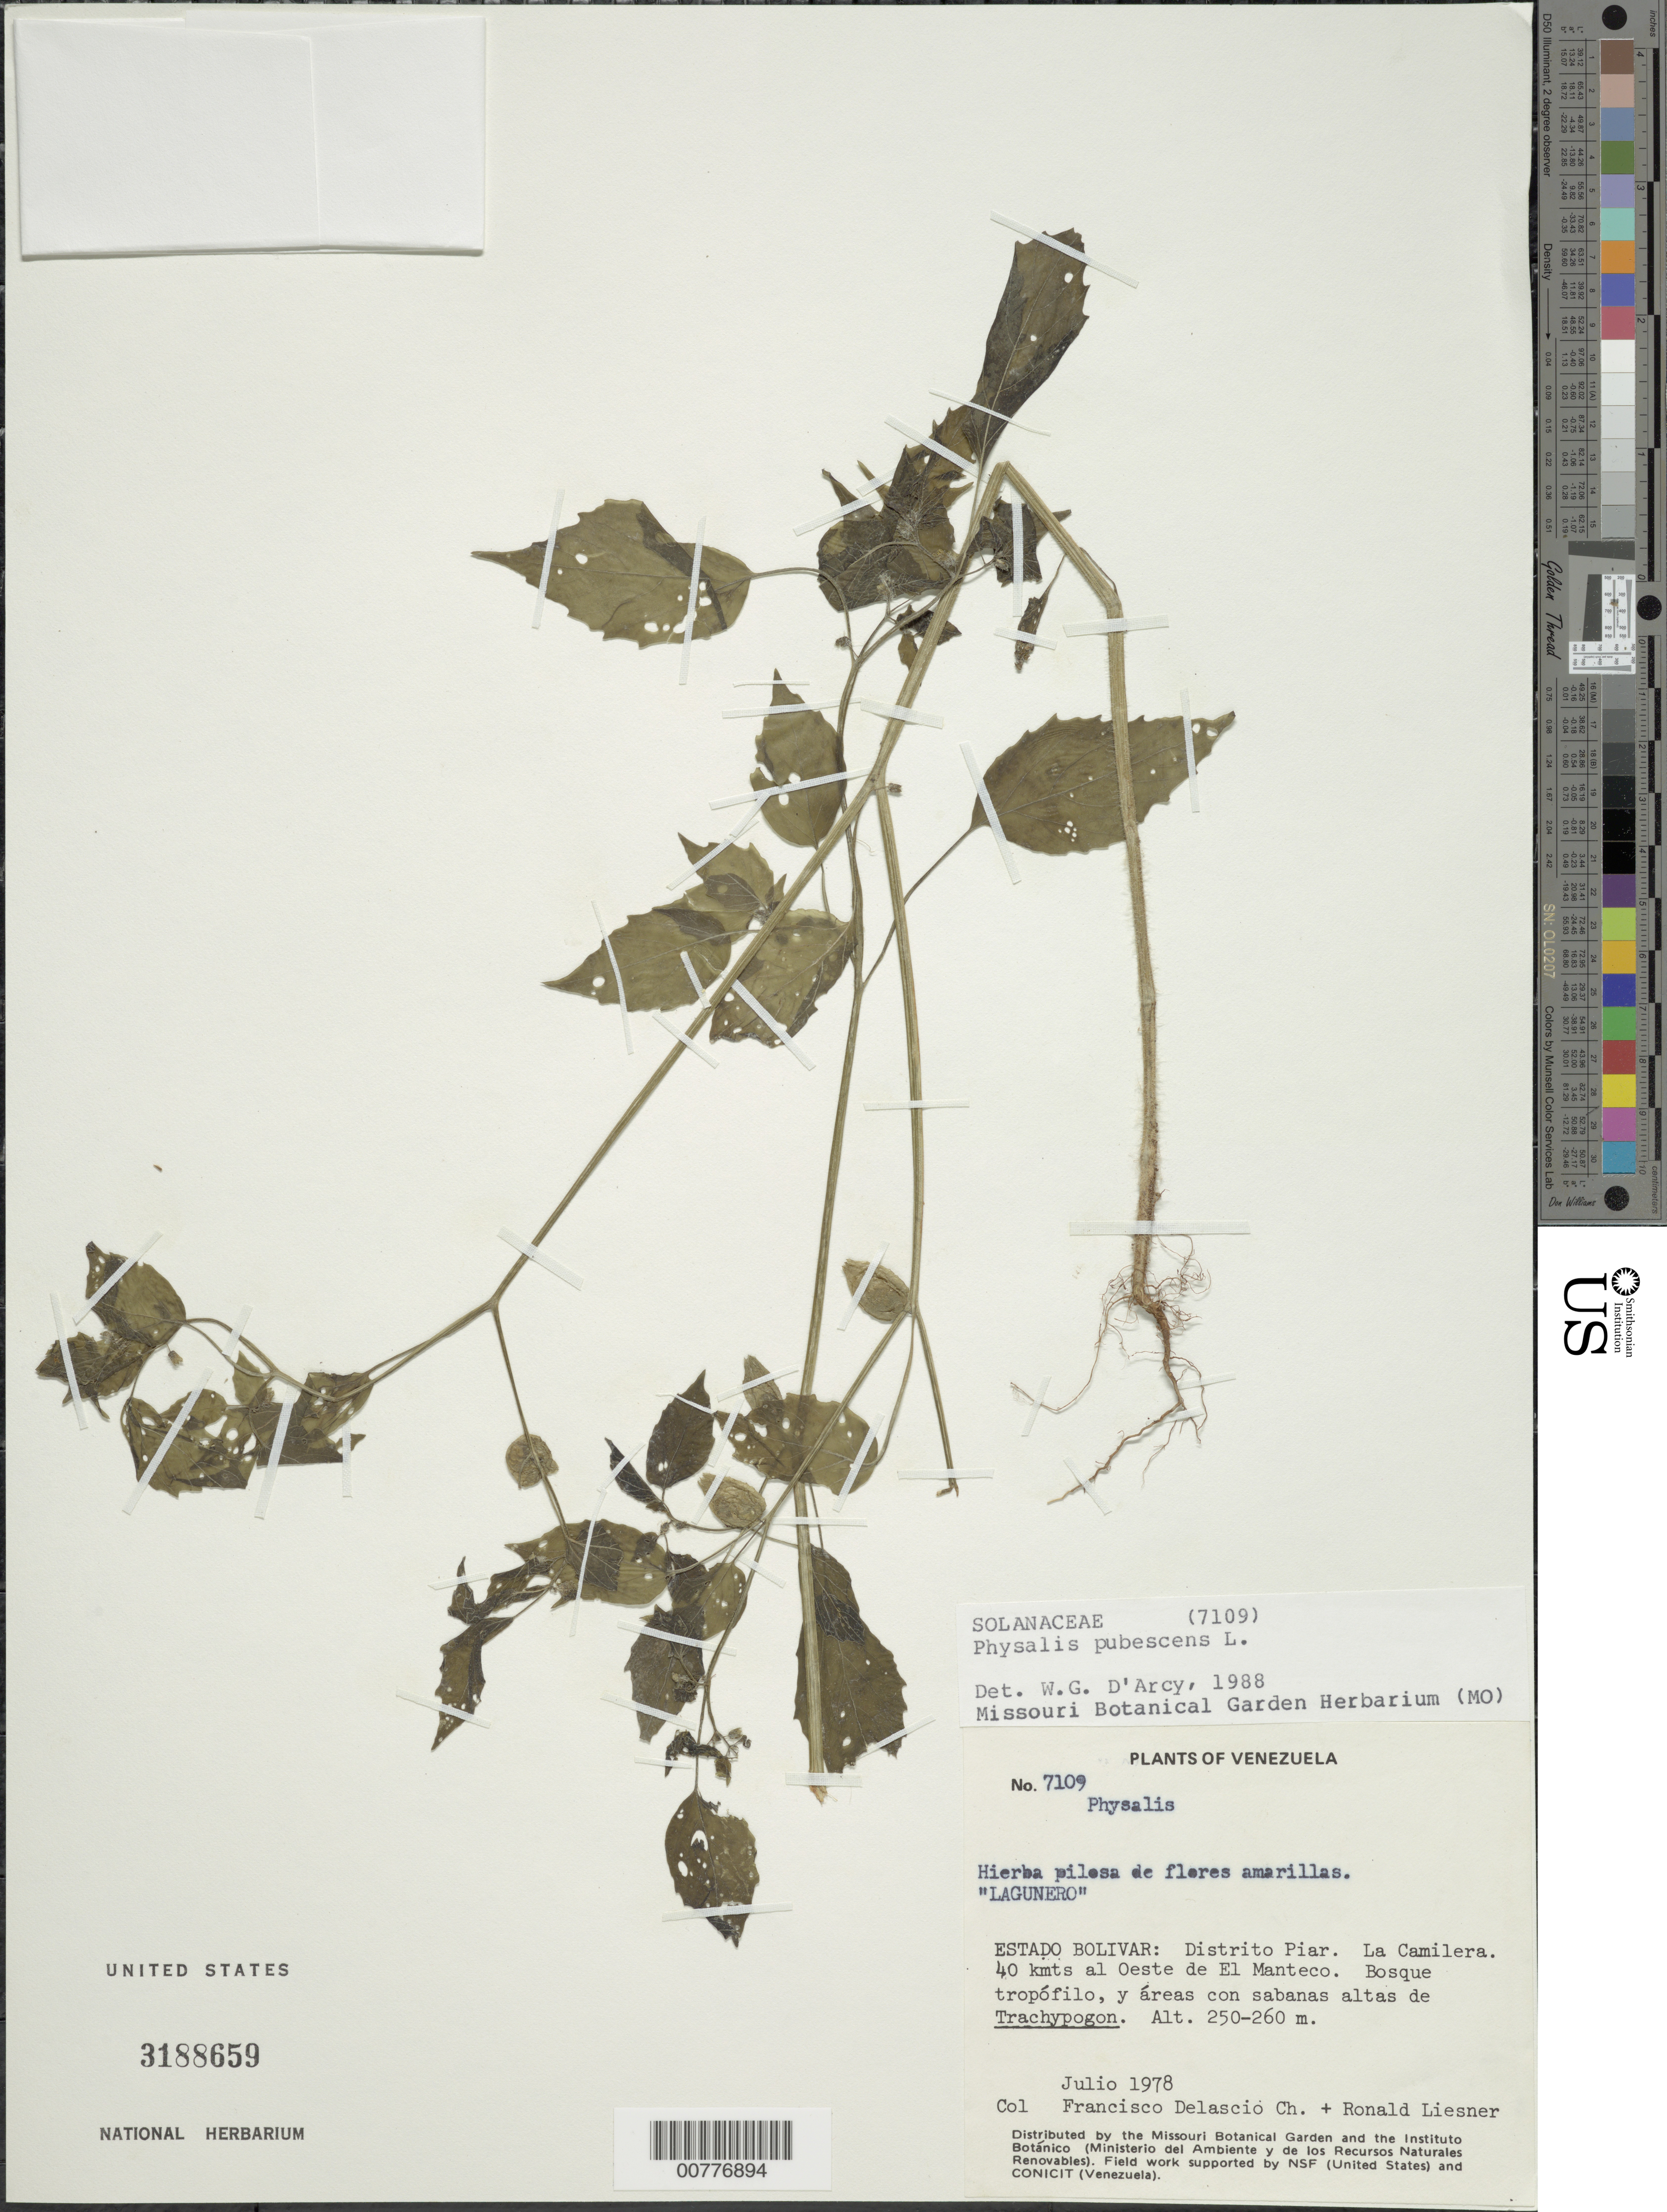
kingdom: Plantae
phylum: Tracheophyta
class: Magnoliopsida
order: Solanales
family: Solanaceae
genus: Physalis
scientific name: Physalis pubescens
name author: L.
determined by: D'Arcy, W. G.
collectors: F. Delascio C. & R. L. Liesner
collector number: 7109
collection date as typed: Jul-78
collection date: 1978-07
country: Venezuela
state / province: Bolívar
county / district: Piar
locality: La Camilera, 40 km al Oeste de El Manteco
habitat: Bosque tropófilo, y áreas con sabanas altas de Trachypogon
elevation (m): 250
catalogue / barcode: US 3188659